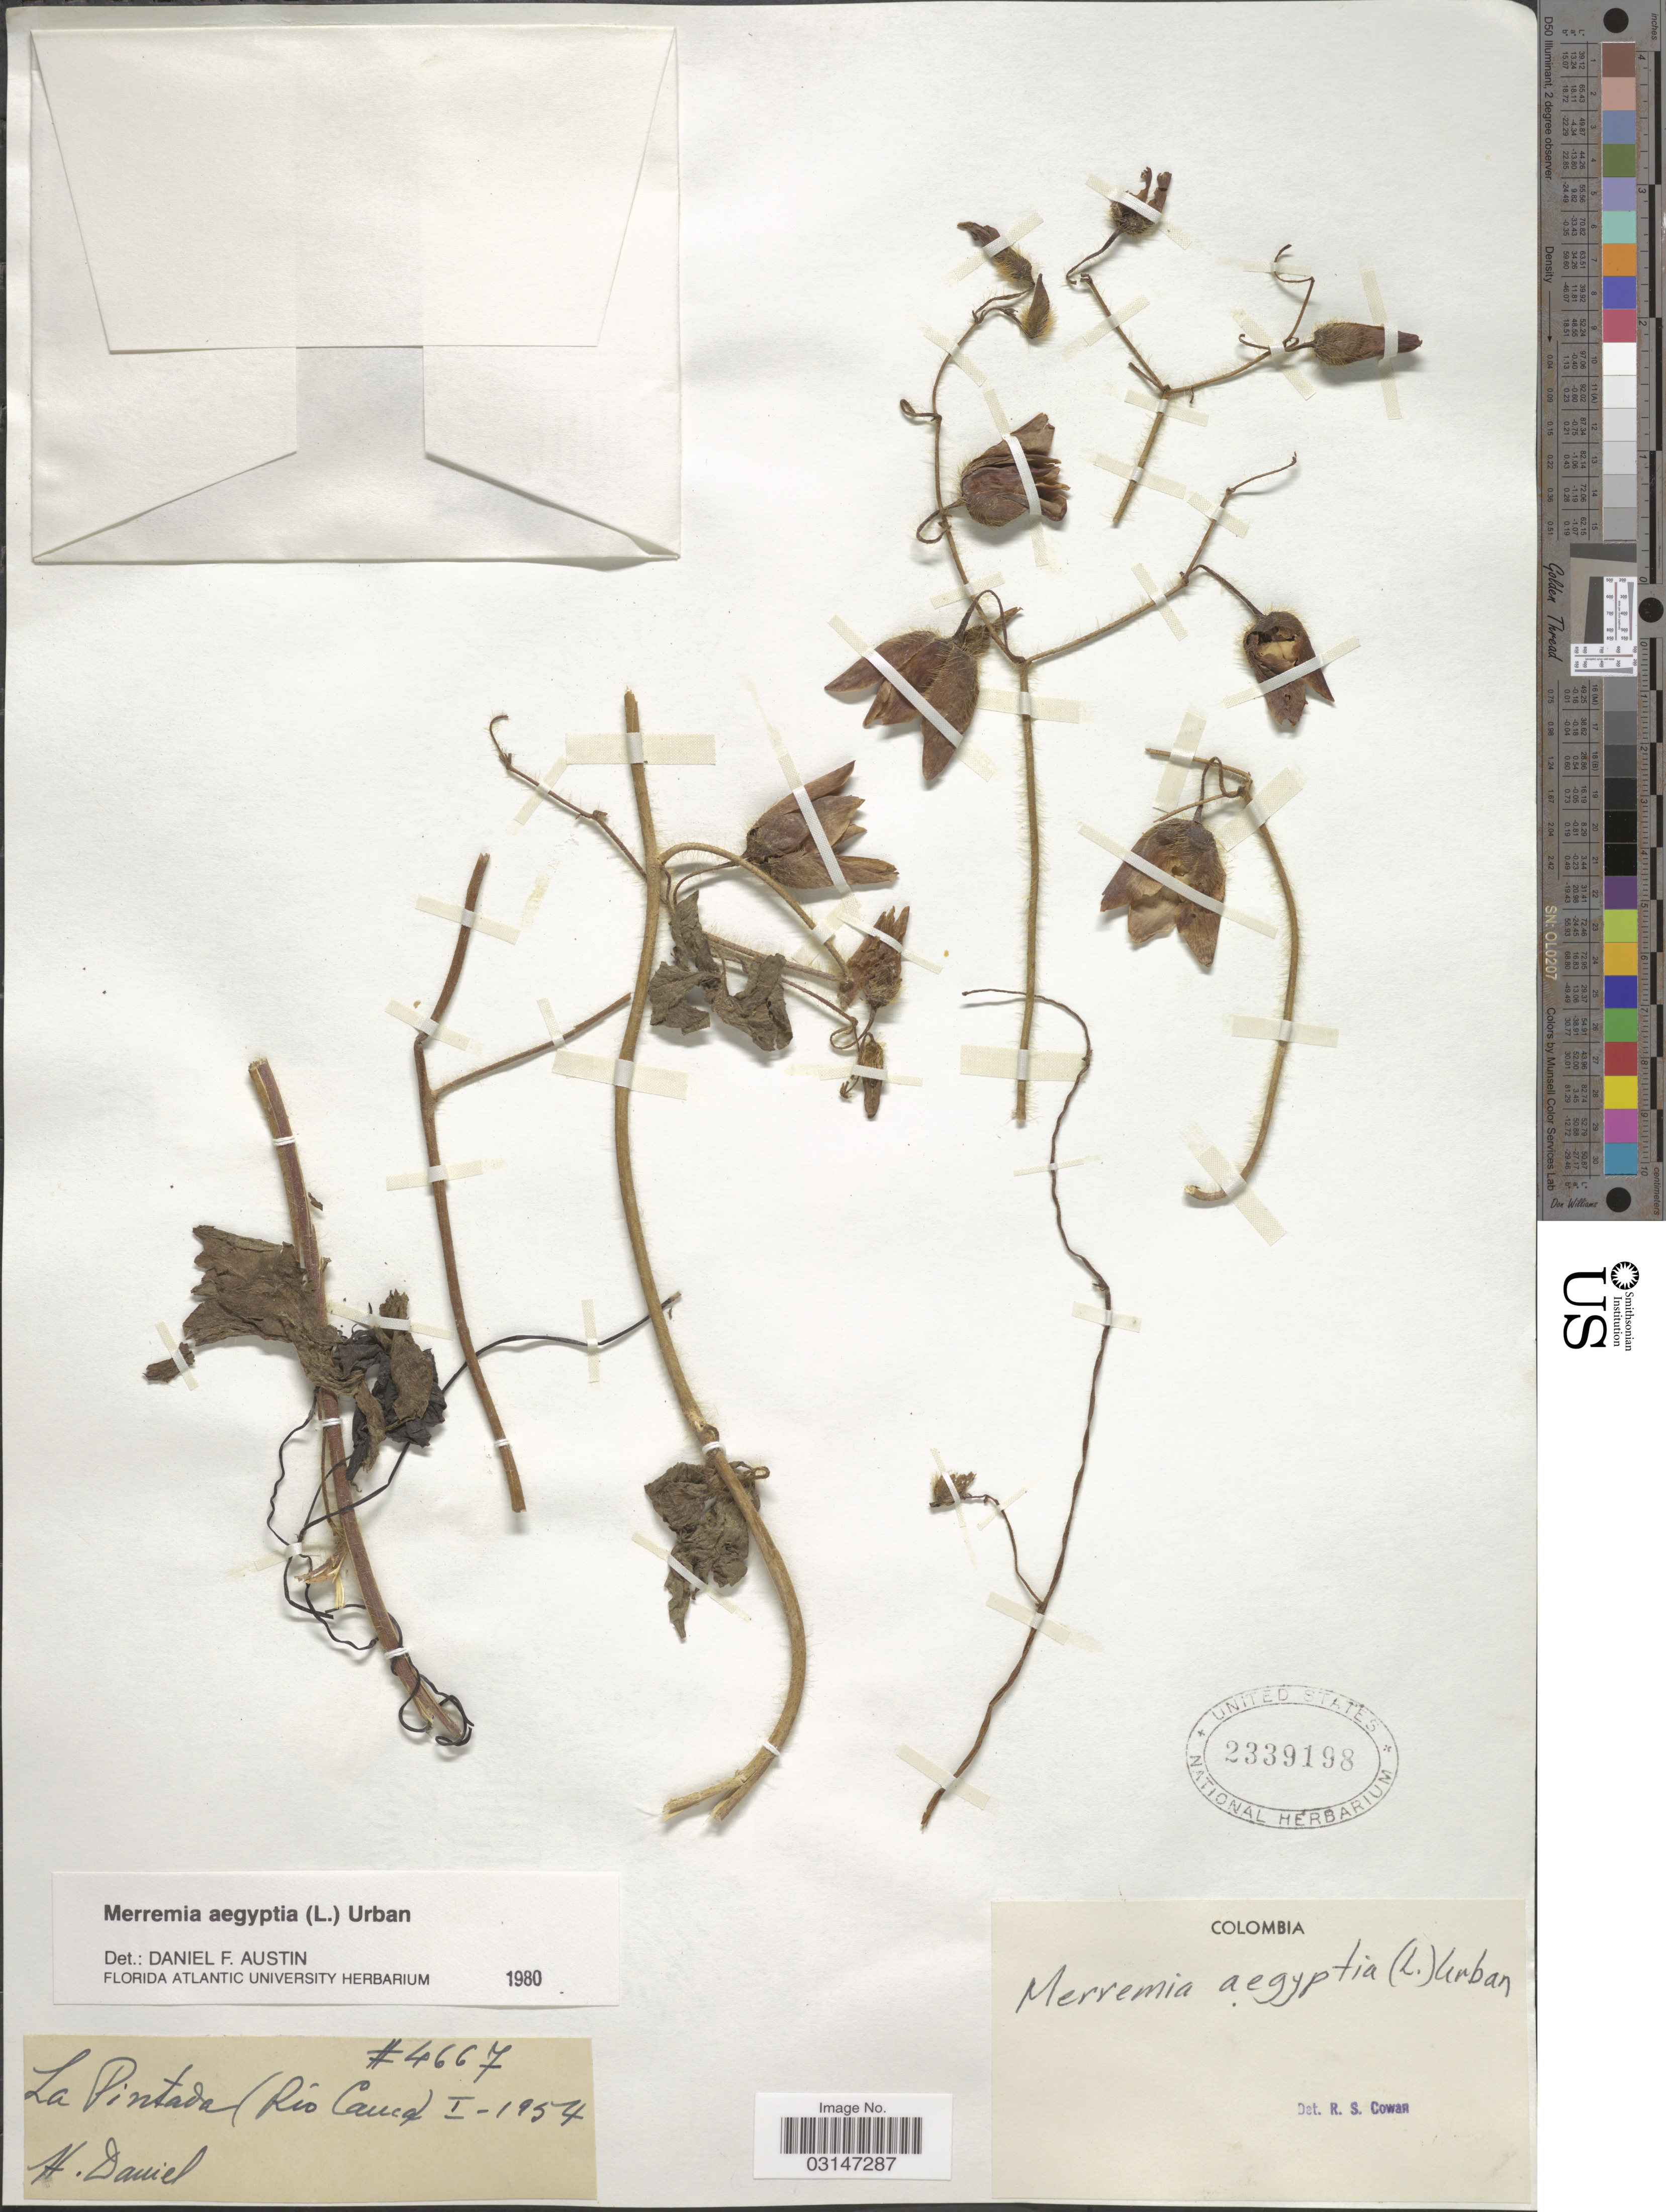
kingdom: Plantae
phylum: Tracheophyta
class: Magnoliopsida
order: Solanales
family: Convolvulaceae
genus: Distimake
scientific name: Distimake aegyptius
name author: (L.) A. R. Simões & Staples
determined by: Strong, Mark T., (BOT), Smithsonian Institution - National Museum of Natural History (UNITED STATES)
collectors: H. Daniel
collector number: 4667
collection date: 1954-01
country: Colombia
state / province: Cauca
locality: La Pintada (Rio Cauca).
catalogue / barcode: US 2339198